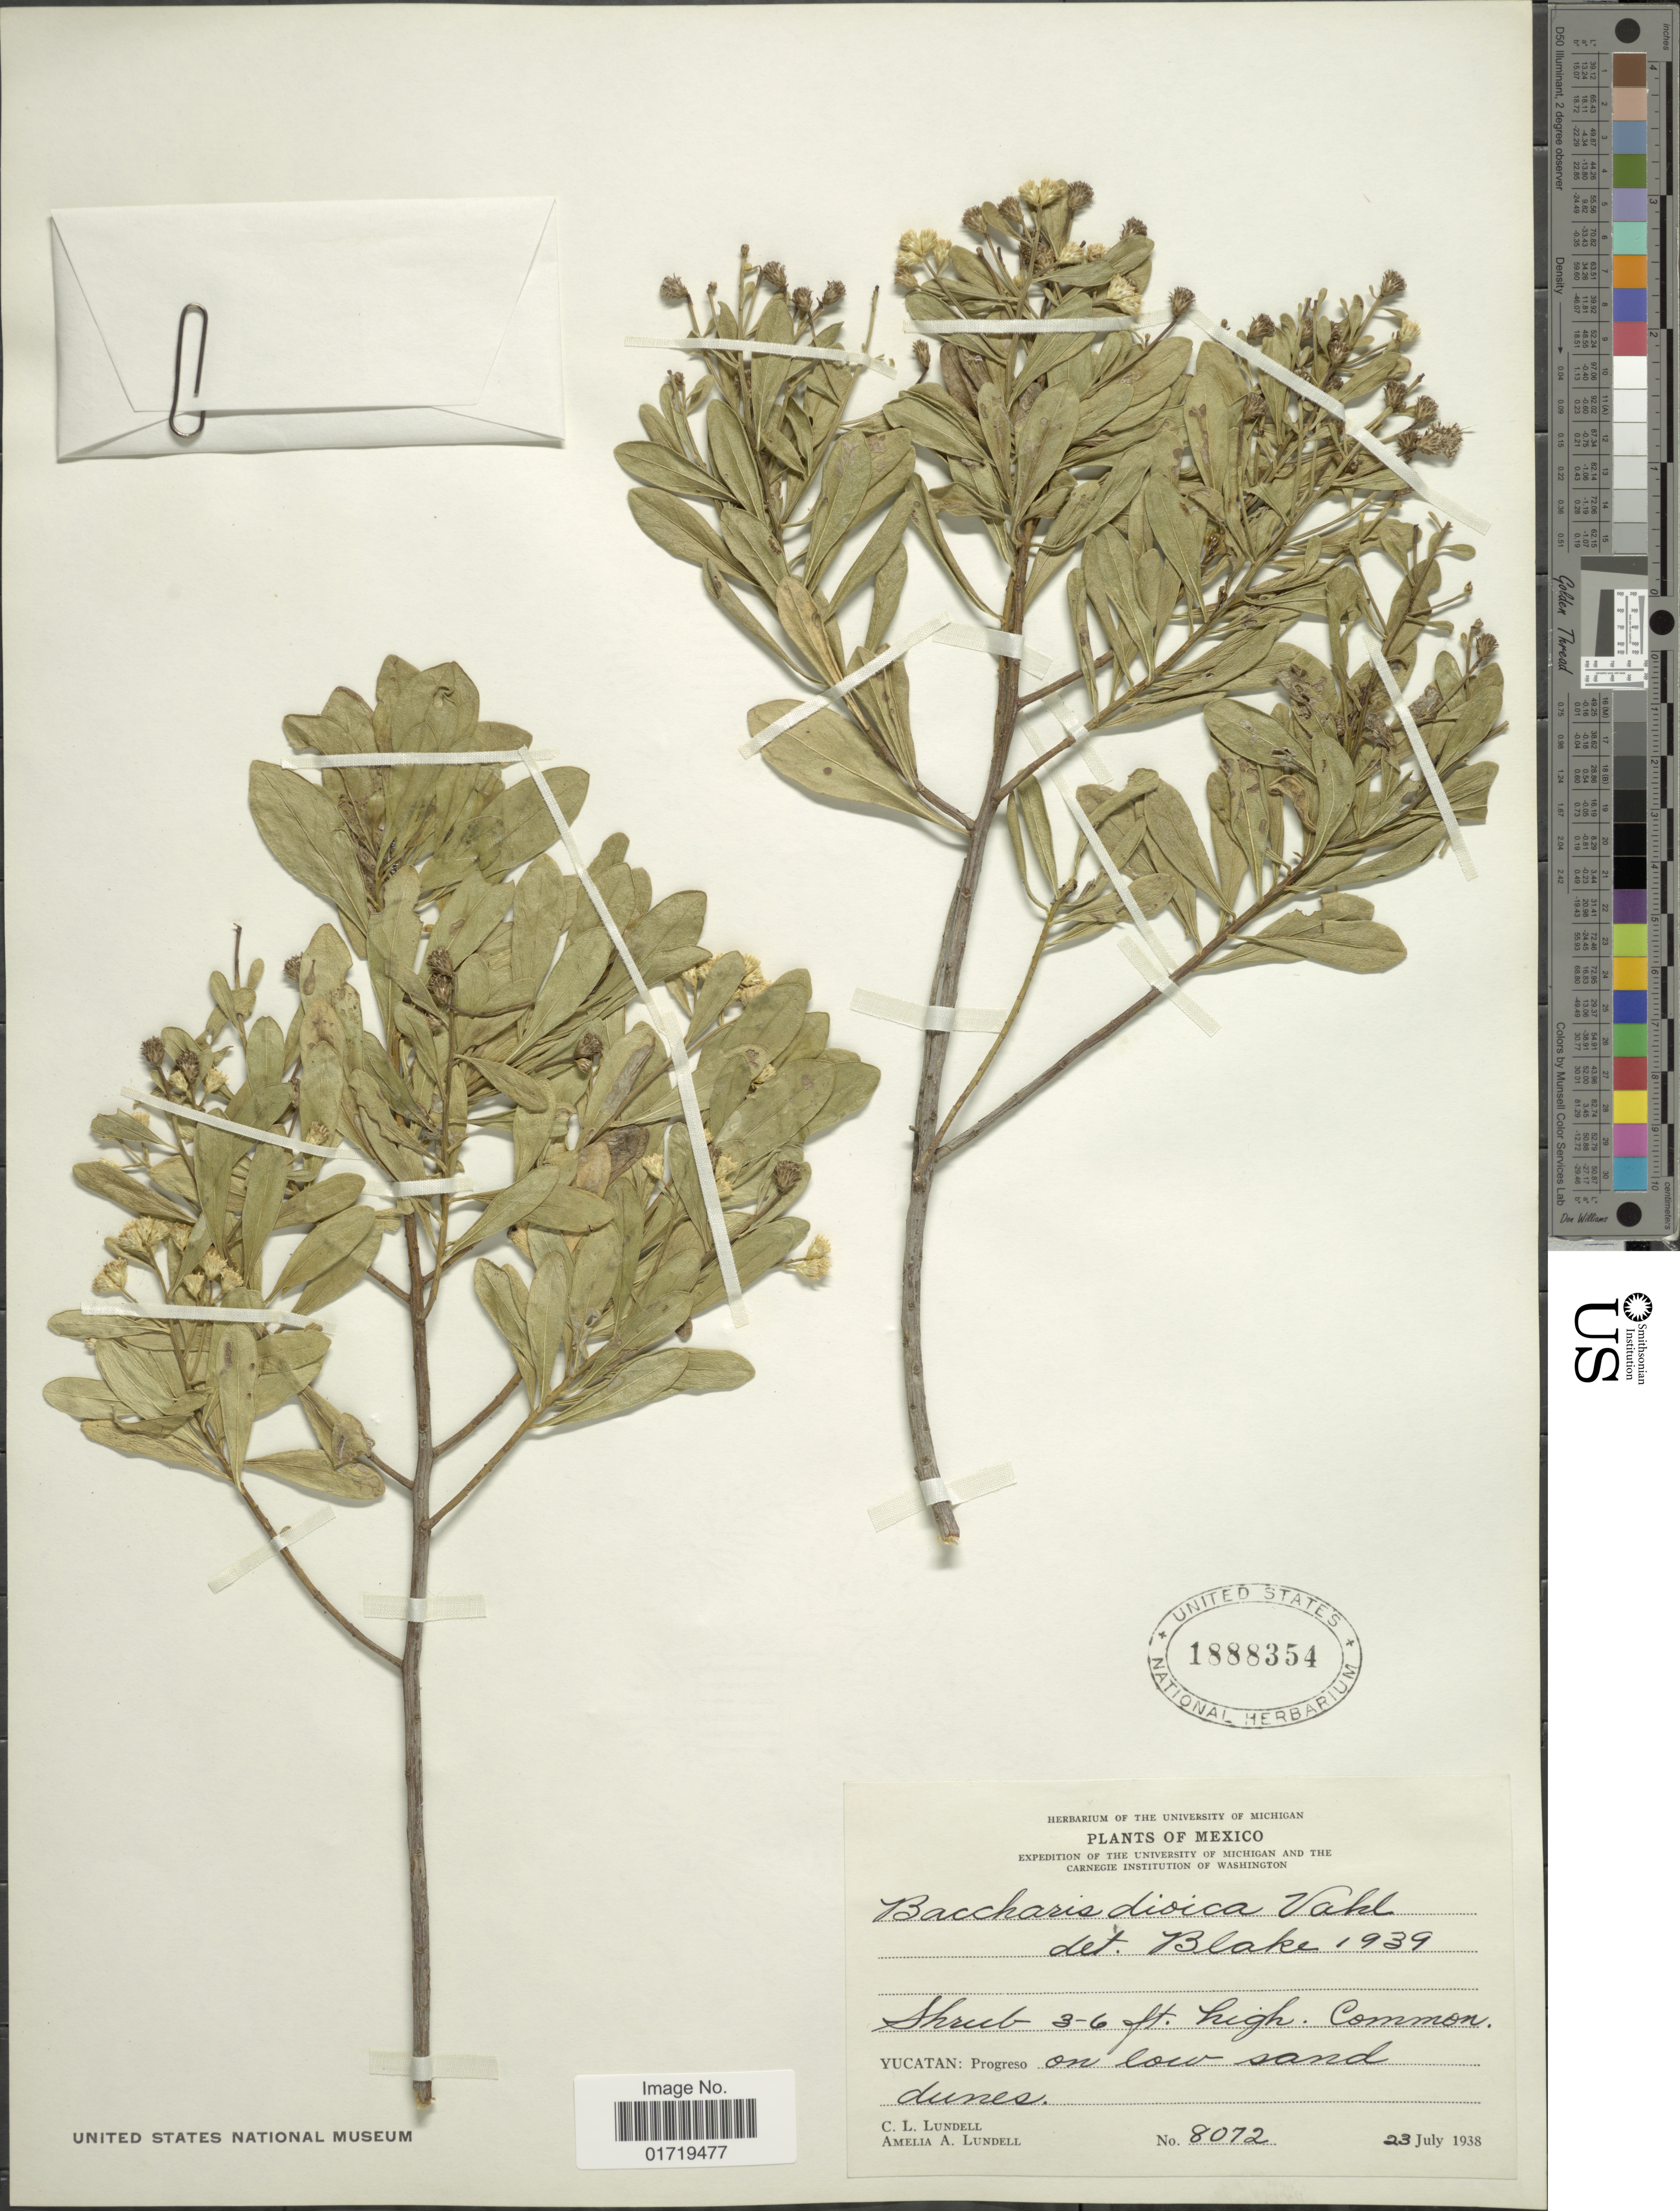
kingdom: Plantae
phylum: Tracheophyta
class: Magnoliopsida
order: Asterales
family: Asteraceae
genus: Baccharis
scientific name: Baccharis dioica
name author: Vahl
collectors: C. L. Lundell & A. A. Lundell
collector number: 8072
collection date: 1938-07-23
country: Mexico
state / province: Yucatán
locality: Yucatan: Progreso on low sand dunes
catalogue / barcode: US 1888354